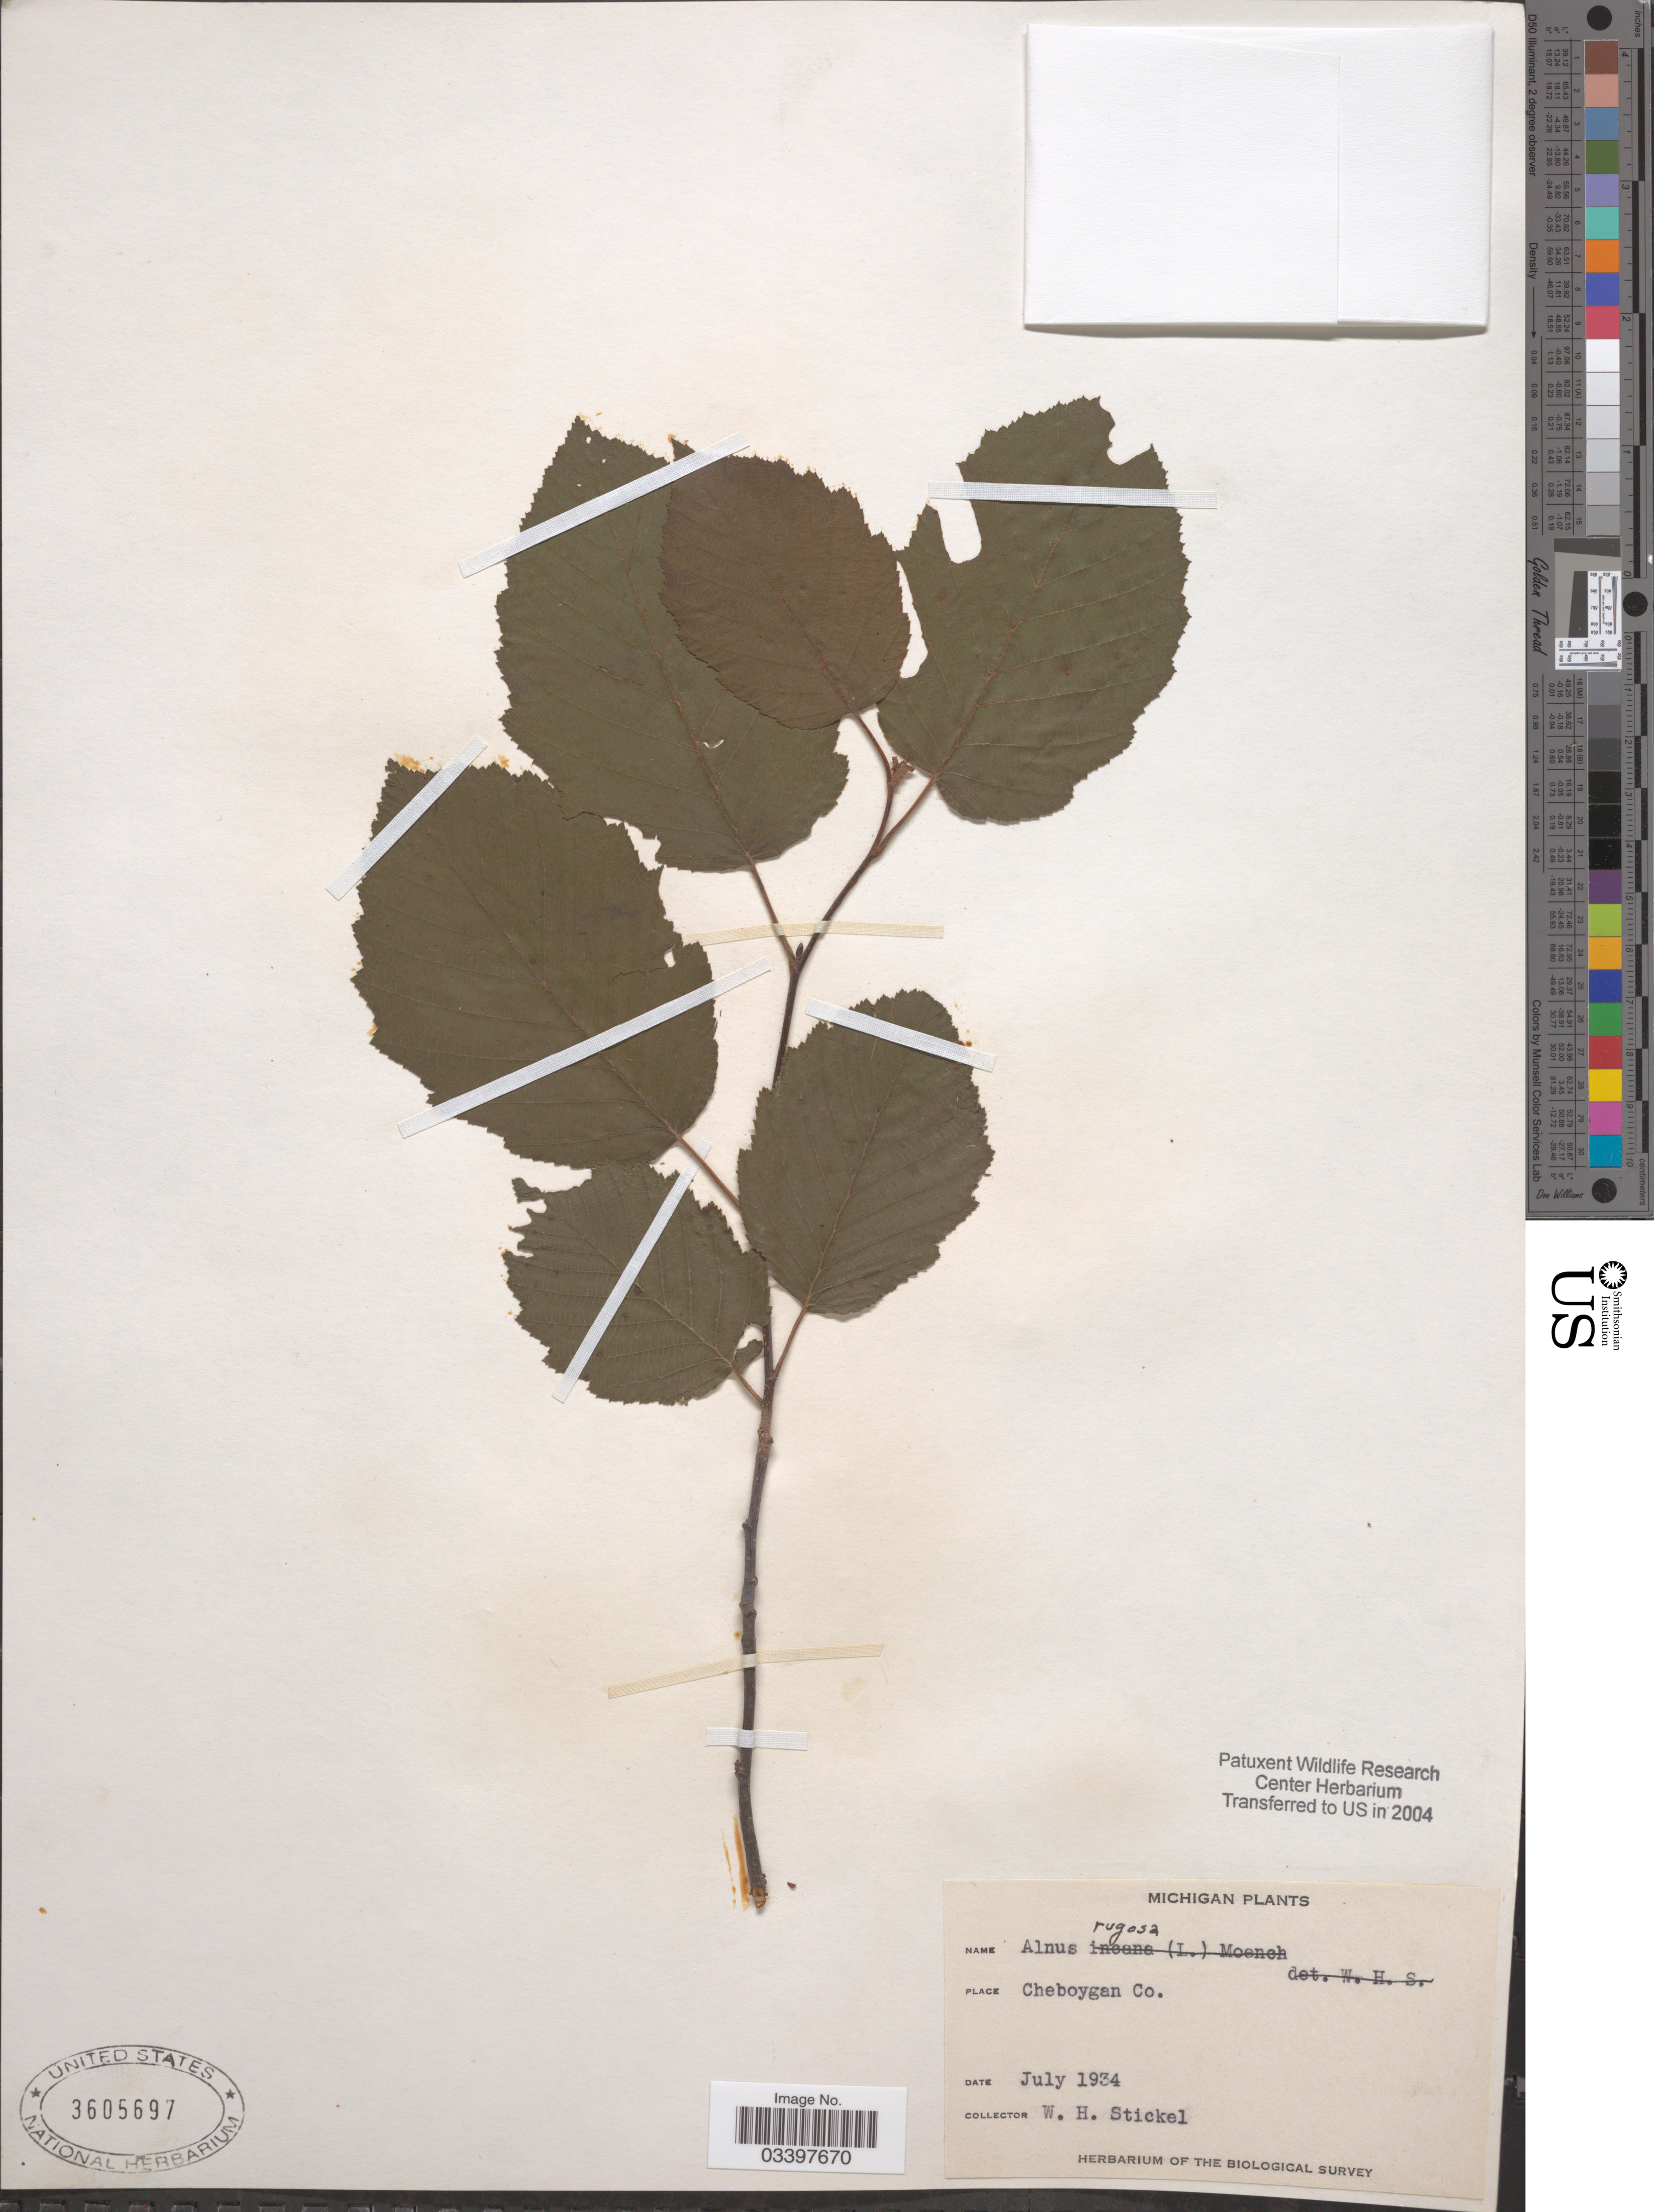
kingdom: Plantae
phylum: Tracheophyta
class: Magnoliopsida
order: Fagales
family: Betulaceae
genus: Alnus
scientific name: Alnus incana subsp. rugosa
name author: (Du Roi) R.T. Clausen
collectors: W. Stickel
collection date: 1934-07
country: United States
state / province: Michigan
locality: Chebogyan Co.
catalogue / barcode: US 3605697